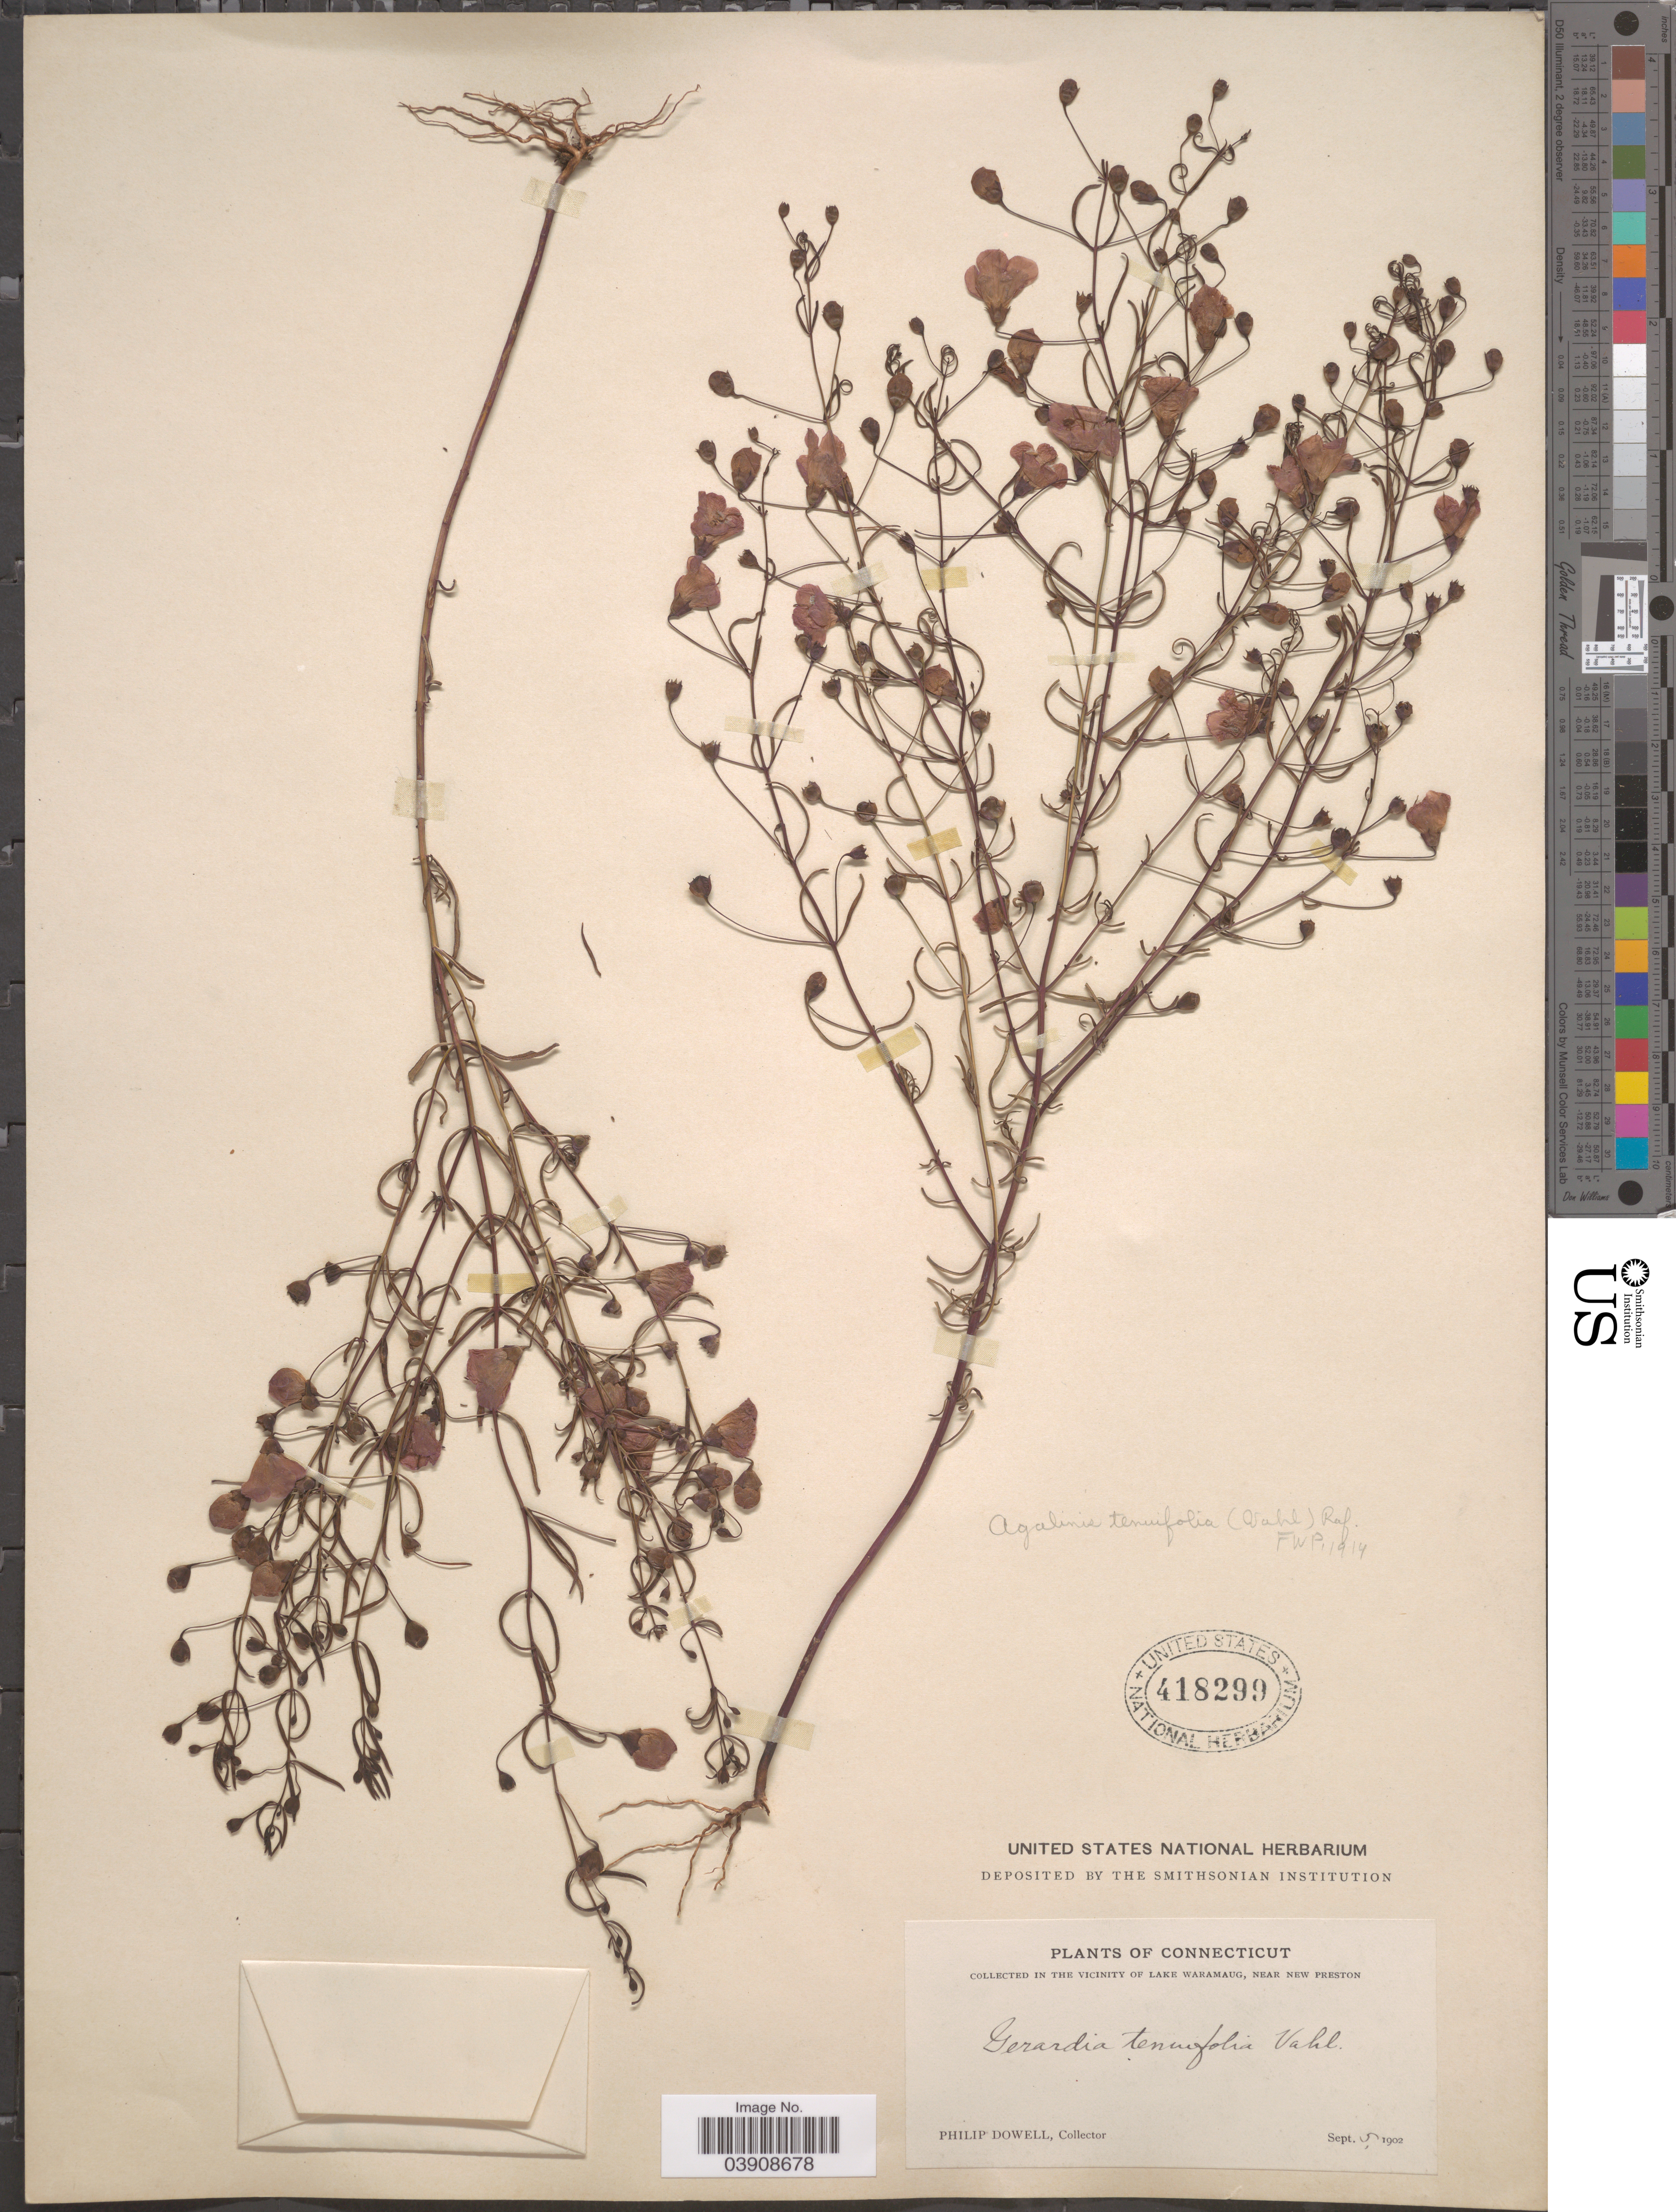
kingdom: Plantae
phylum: Tracheophyta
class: Magnoliopsida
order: Lamiales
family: Orobanchaceae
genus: Agalinis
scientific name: Agalinis tenuifolia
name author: (Vahl) Raf.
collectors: P. Dowell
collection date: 1902-09-05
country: United States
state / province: Connecticut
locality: In the vicinity of Lake Waramaug near New Preston.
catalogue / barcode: US 418299